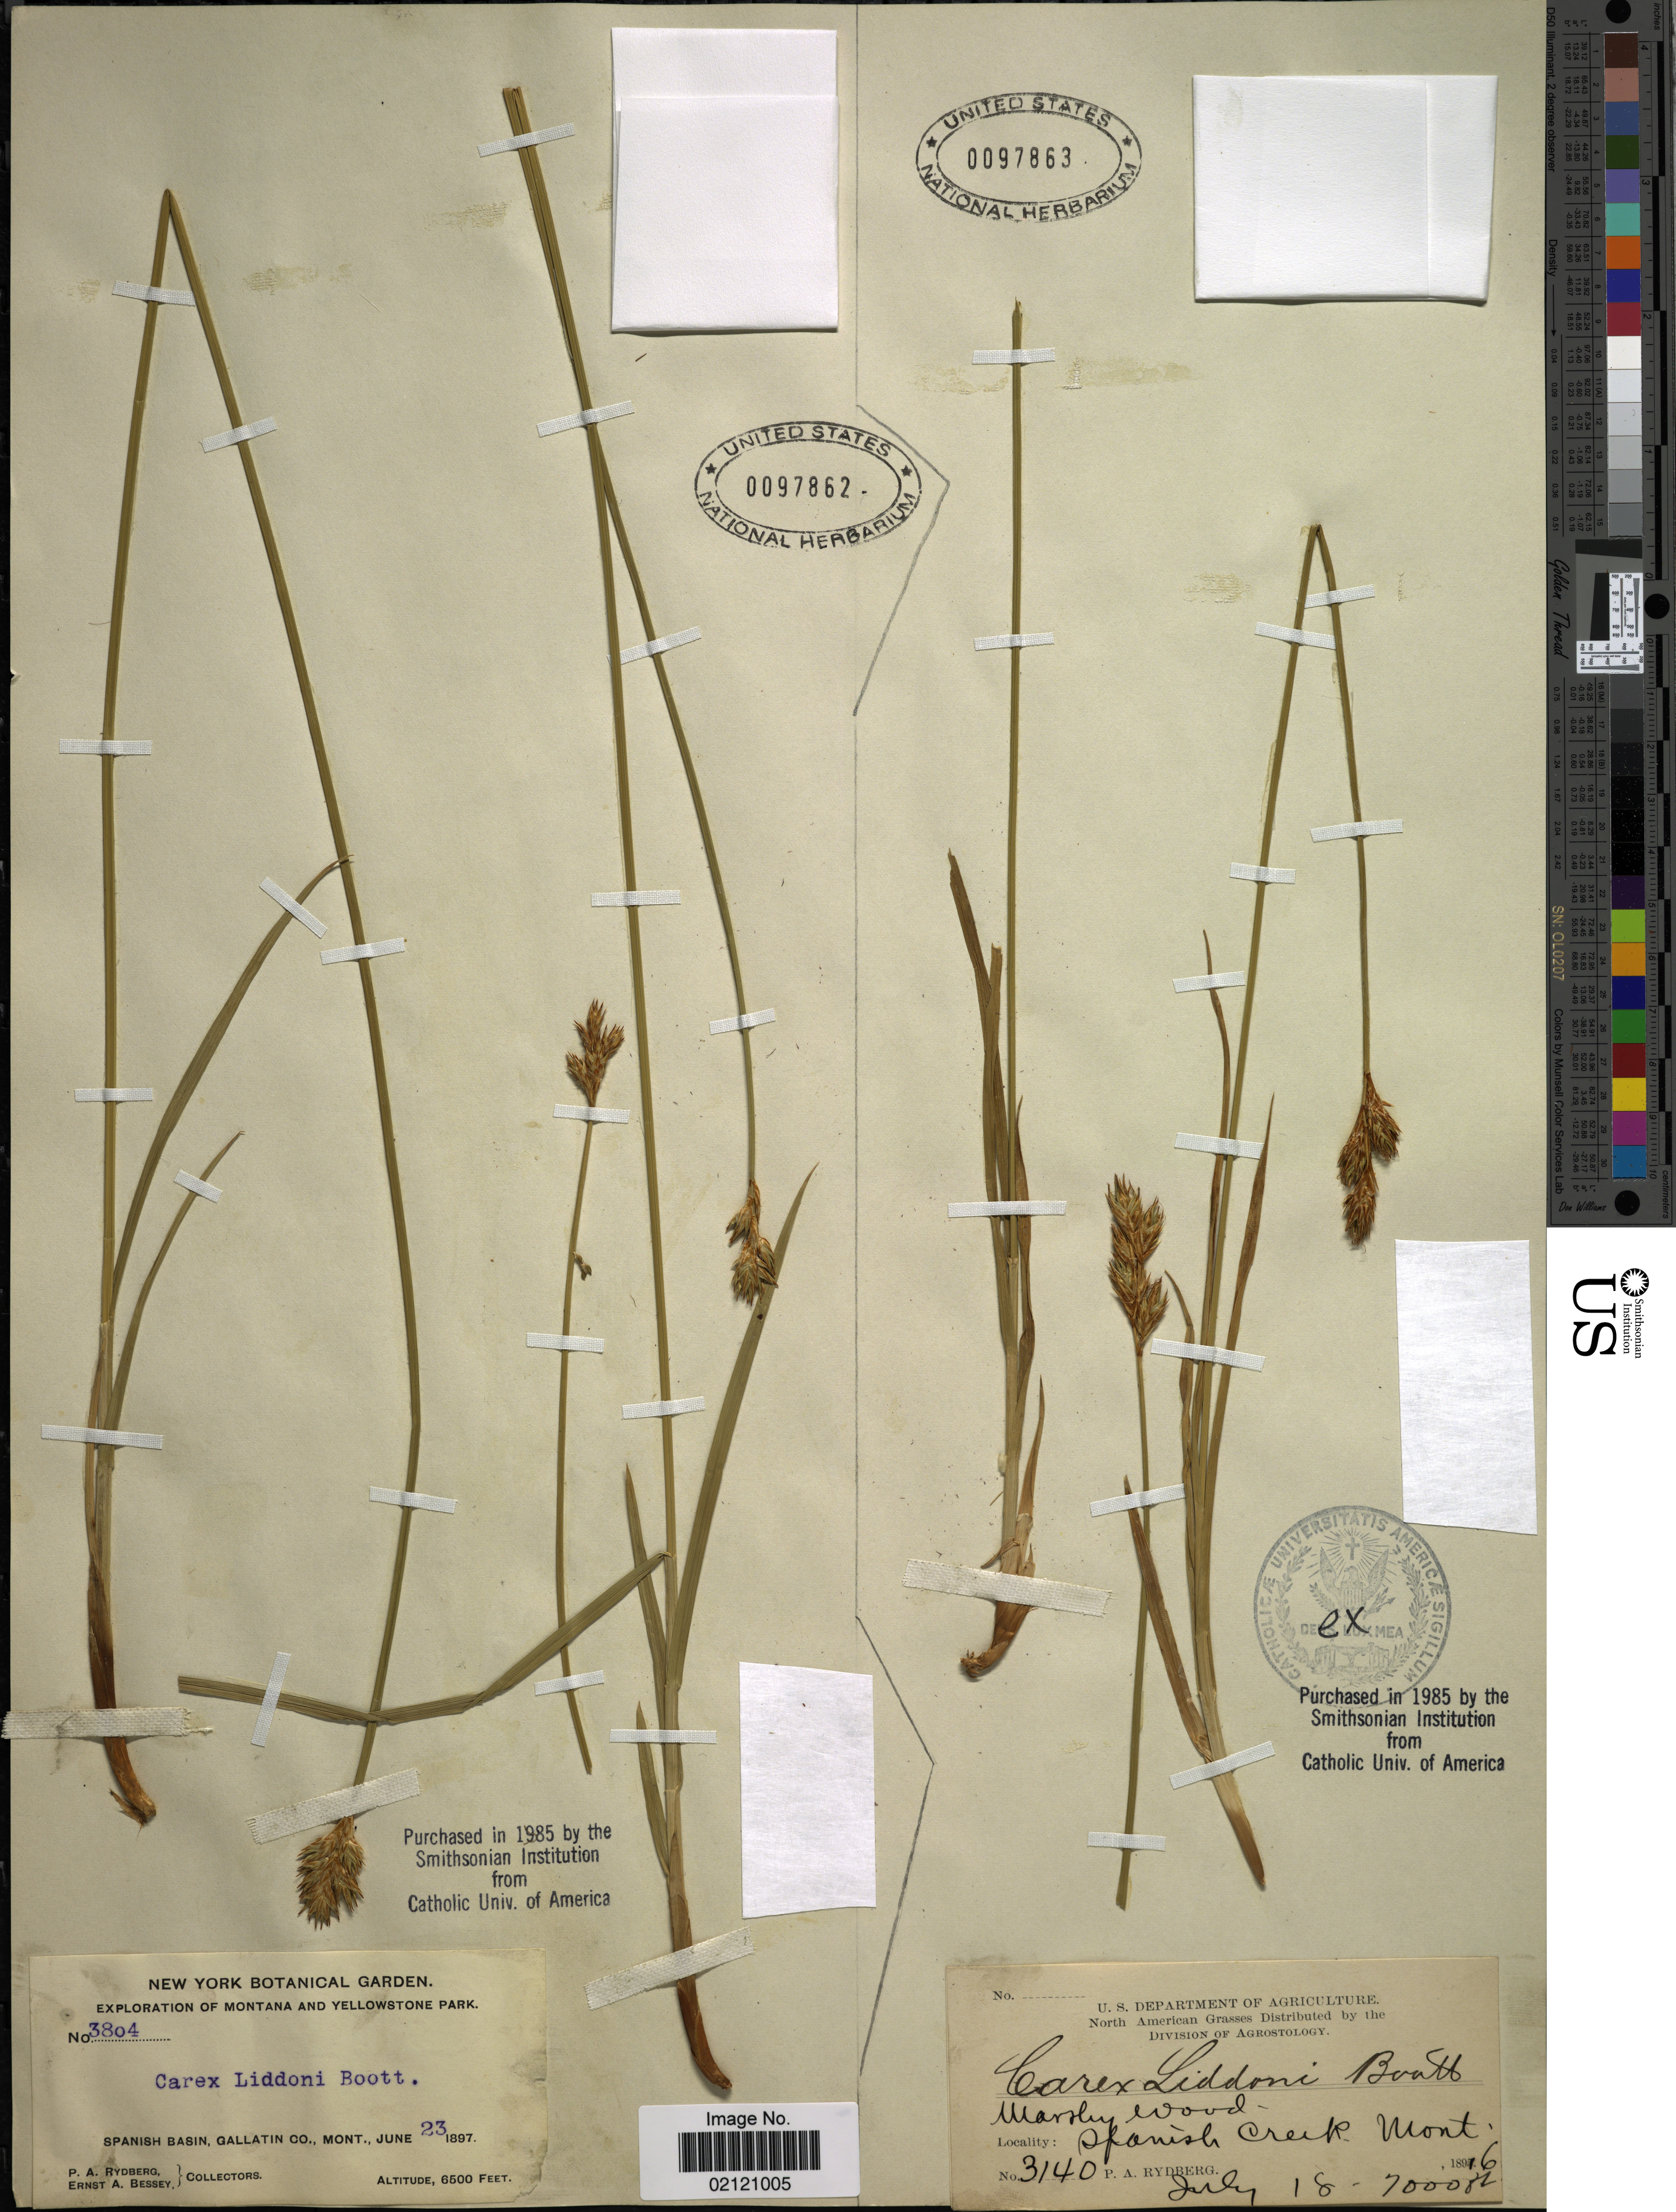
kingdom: Plantae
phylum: Tracheophyta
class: Liliopsida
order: Poales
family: Cyperaceae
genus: Carex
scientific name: Carex petasata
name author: Dewey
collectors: P. A. Rydberg & E. A. Bessey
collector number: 3804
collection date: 1897-06-23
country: United States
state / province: Montana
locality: Montana and Yellowstone National Park, Spanish Basin, Gallatin Co., Mont.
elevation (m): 1829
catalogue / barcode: US 97862